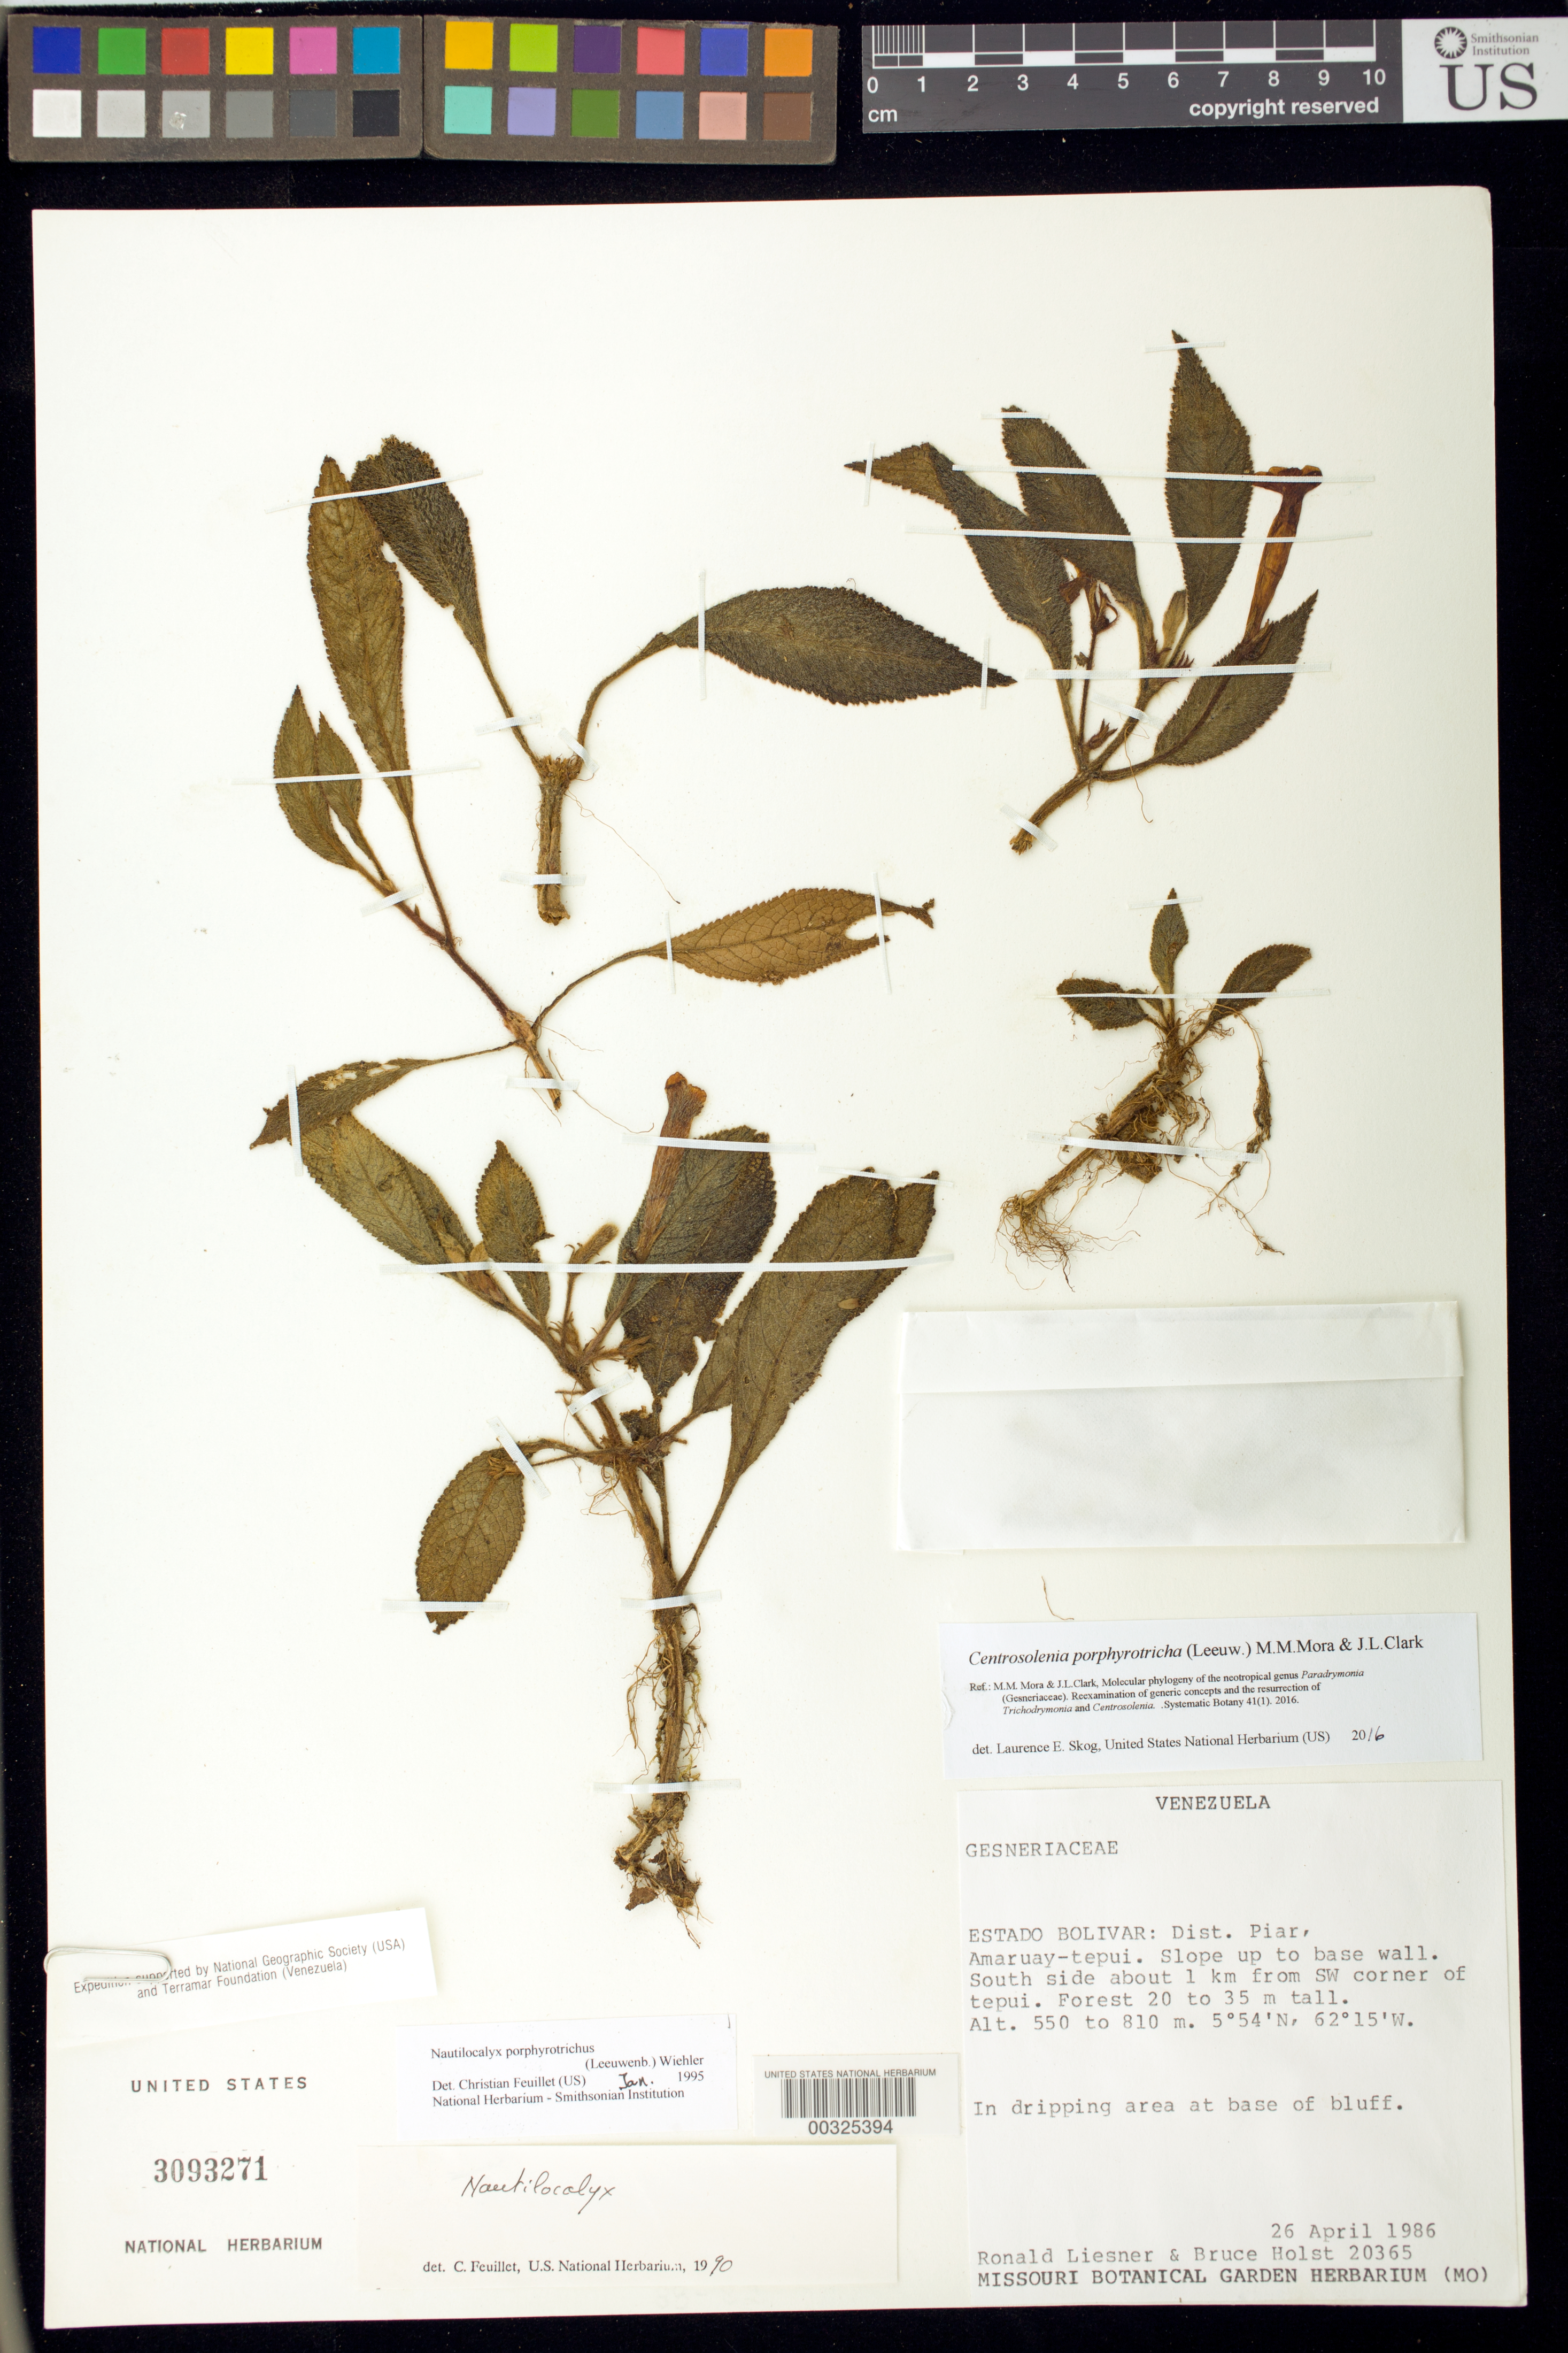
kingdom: Plantae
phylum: Tracheophyta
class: Magnoliopsida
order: Lamiales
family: Gesneriaceae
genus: Centrosolenia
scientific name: Centrosolenia porphyrotricha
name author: (Leeuw.) M.M. Mora & J.L. Clark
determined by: Skog, Laurence E.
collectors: R. L. Liesner & B. Holst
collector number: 20365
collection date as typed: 26 Apr 1986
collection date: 1986-04-26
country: Venezuela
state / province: Bolívar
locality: Dist. Piar, Amaruay-tepui, slope up to base wall, S side about 1 km from SW corner of tepui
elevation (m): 550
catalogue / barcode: US 3093271